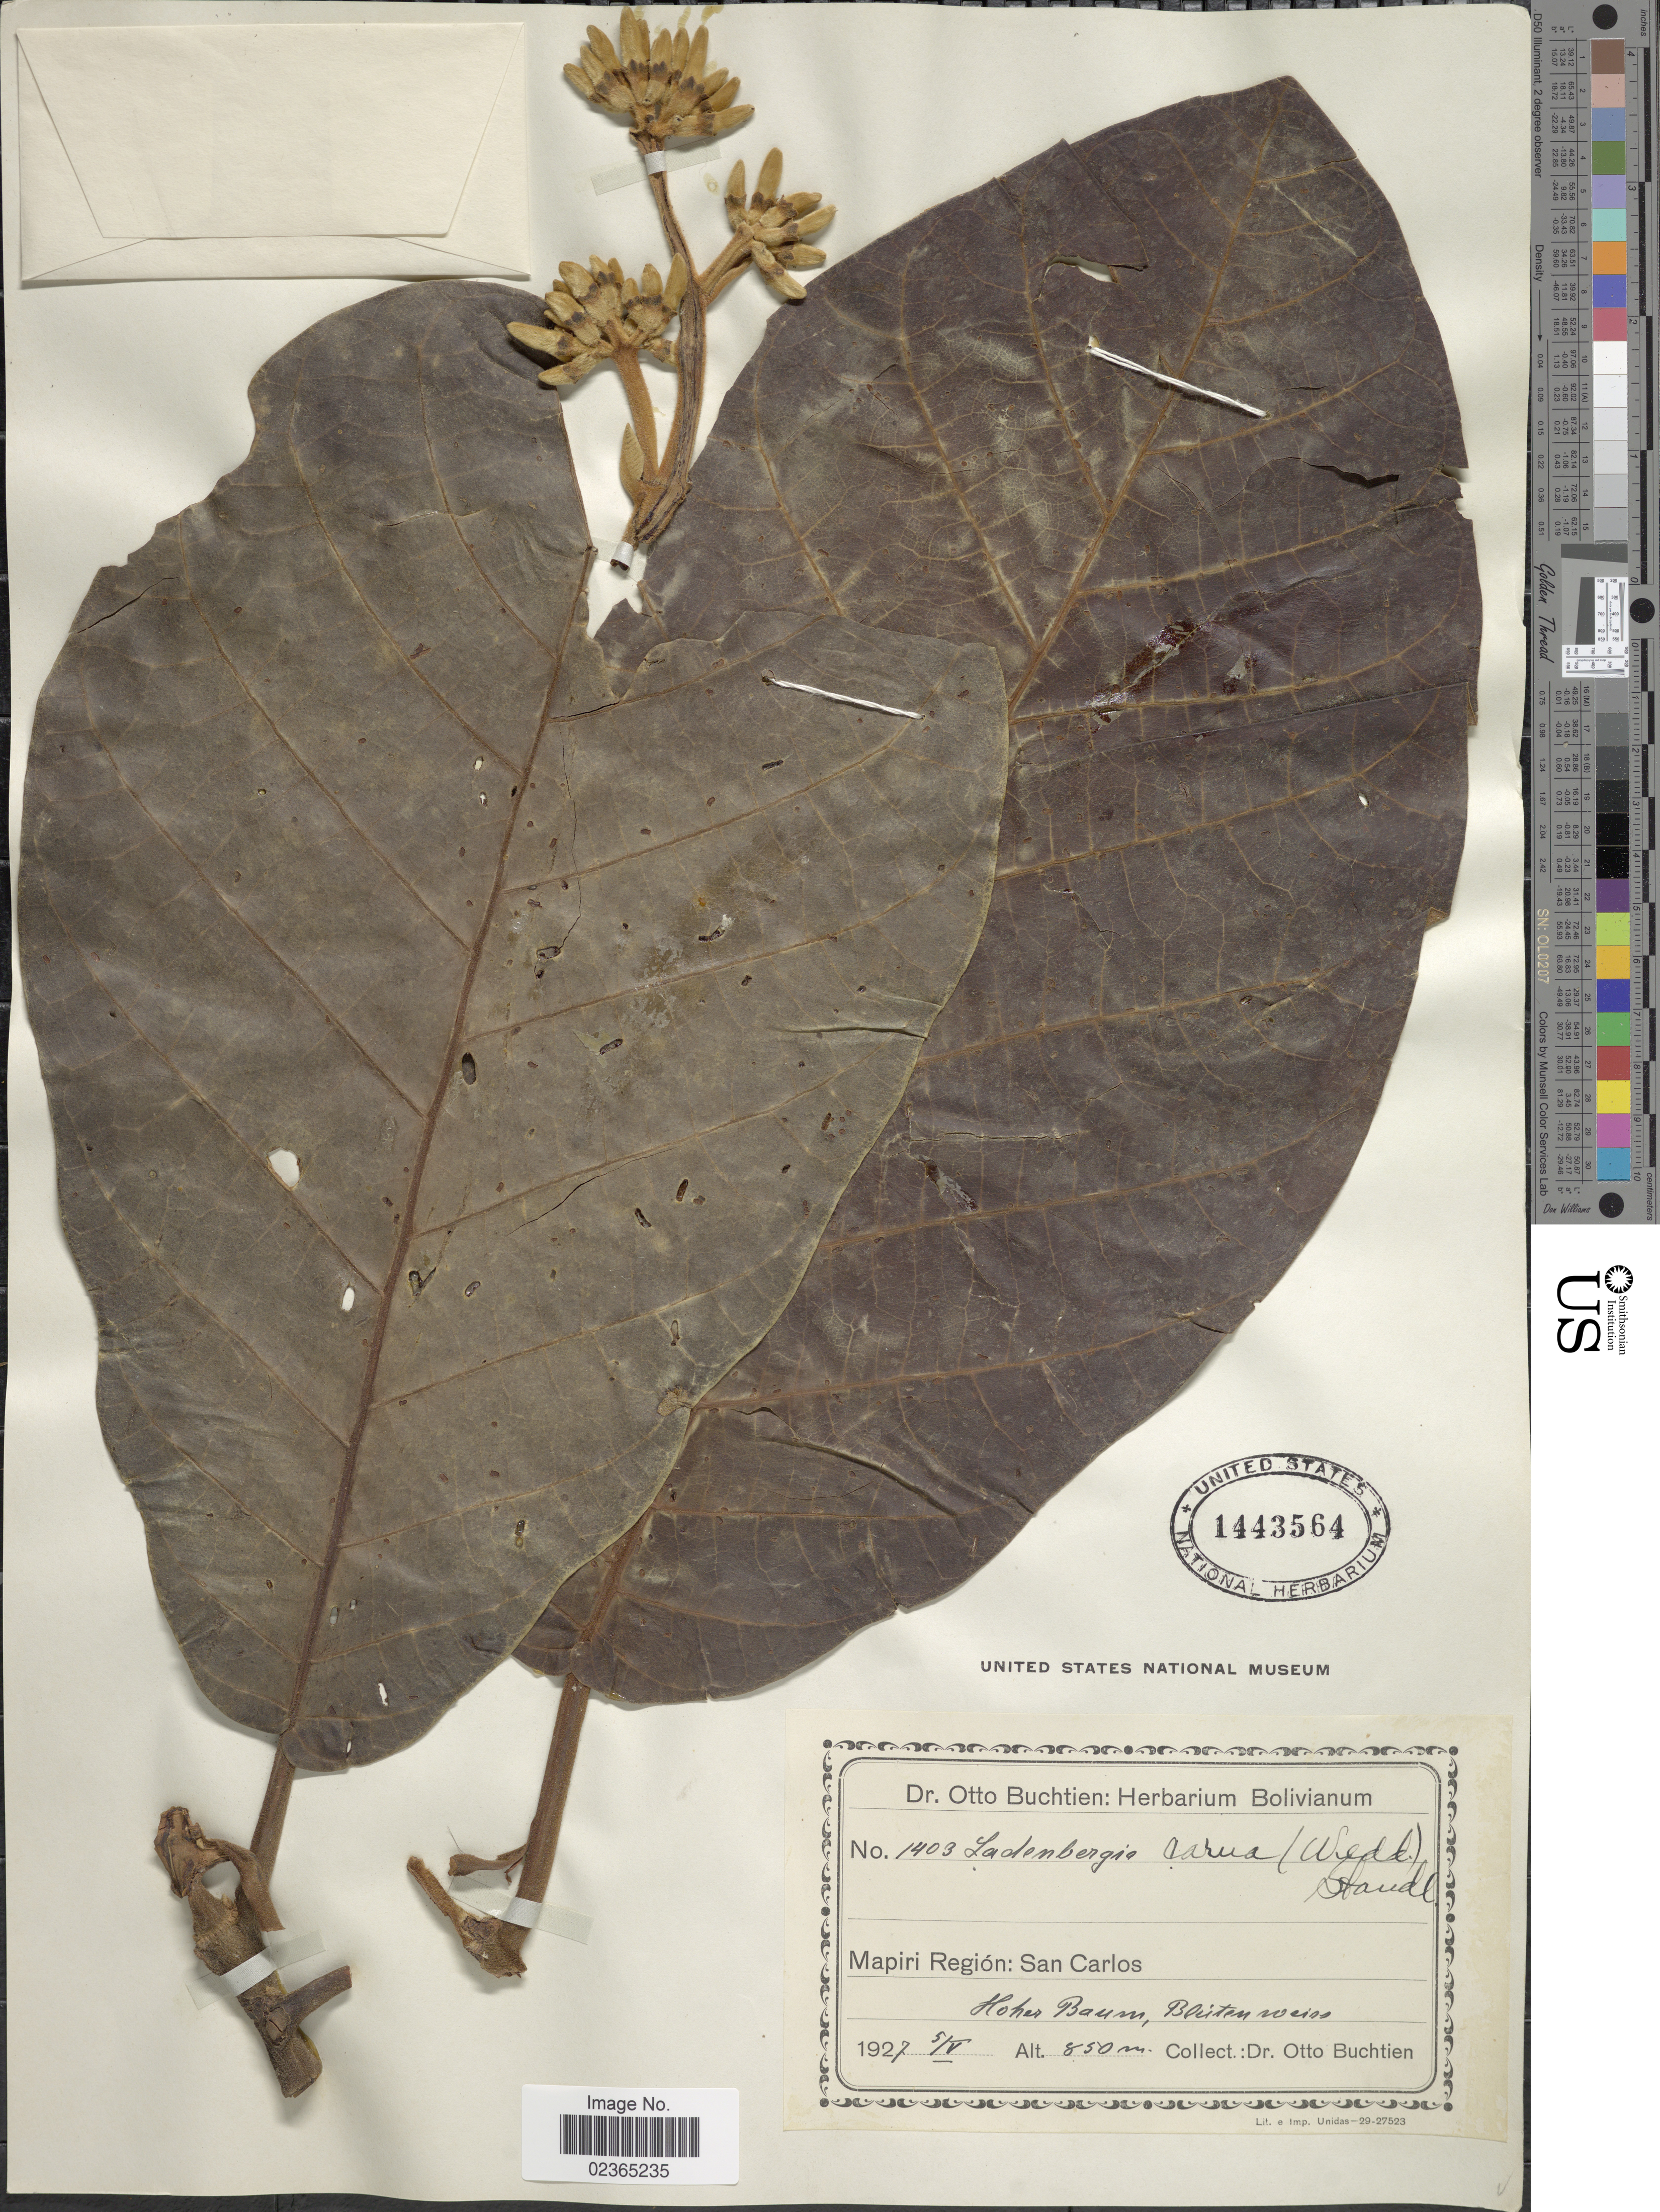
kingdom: Plantae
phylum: Tracheophyta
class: Magnoliopsida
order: Gentianales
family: Rubiaceae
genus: Ladenbergia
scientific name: Ladenbergia carua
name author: (Wedd.) Standl.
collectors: O. Buchtien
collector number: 1403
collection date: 1927-05-05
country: Bolivia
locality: Mapiri Region: San Carlos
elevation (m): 850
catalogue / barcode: US 1443564